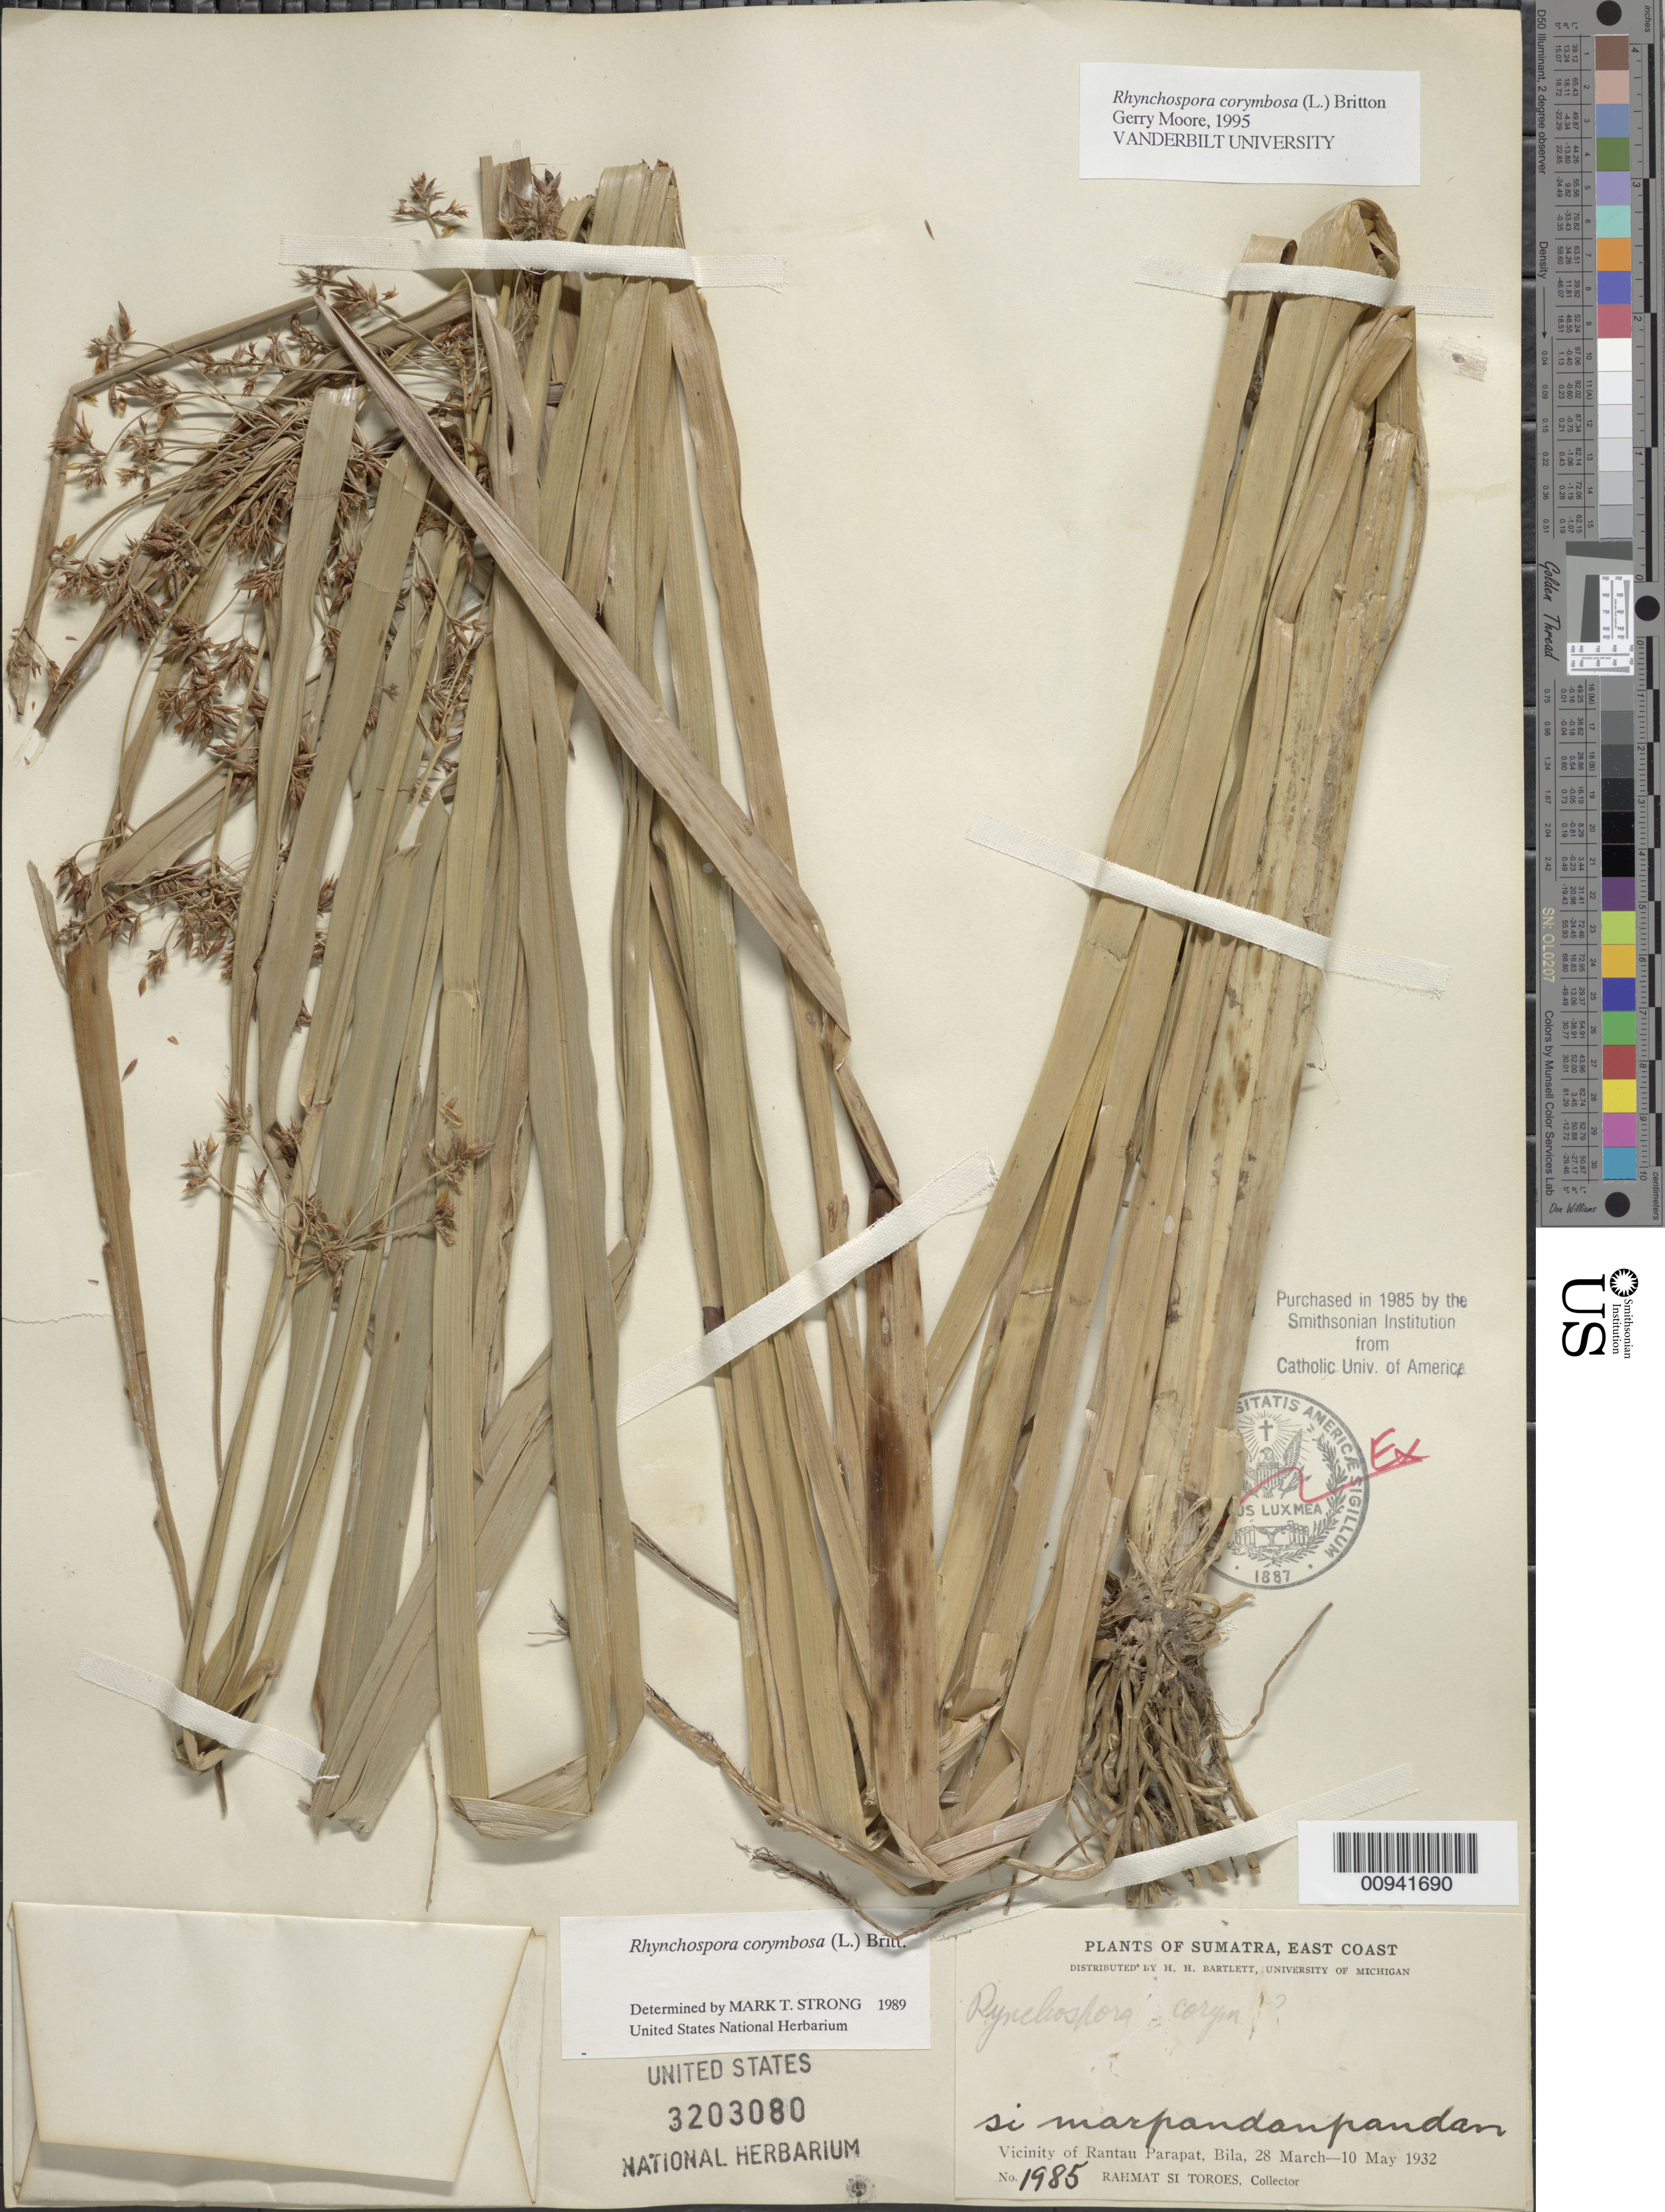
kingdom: Plantae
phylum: Tracheophyta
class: Liliopsida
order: Poales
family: Cyperaceae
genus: Rhynchospora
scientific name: Rhynchospora corymbosa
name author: (L.) Britton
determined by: Strong, M. T., (US), Smithsonian Institution - National Museum of Natural History (UNITED STATES)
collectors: Rahmat Si Boeea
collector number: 1985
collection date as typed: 28 Mar 1932 to 10 May 1932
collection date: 1932-03-28/1932-05-10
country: Indonesia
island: Sumatra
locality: East coast, vicinity of Rantau Parapat, Bila.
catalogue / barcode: US 3203080